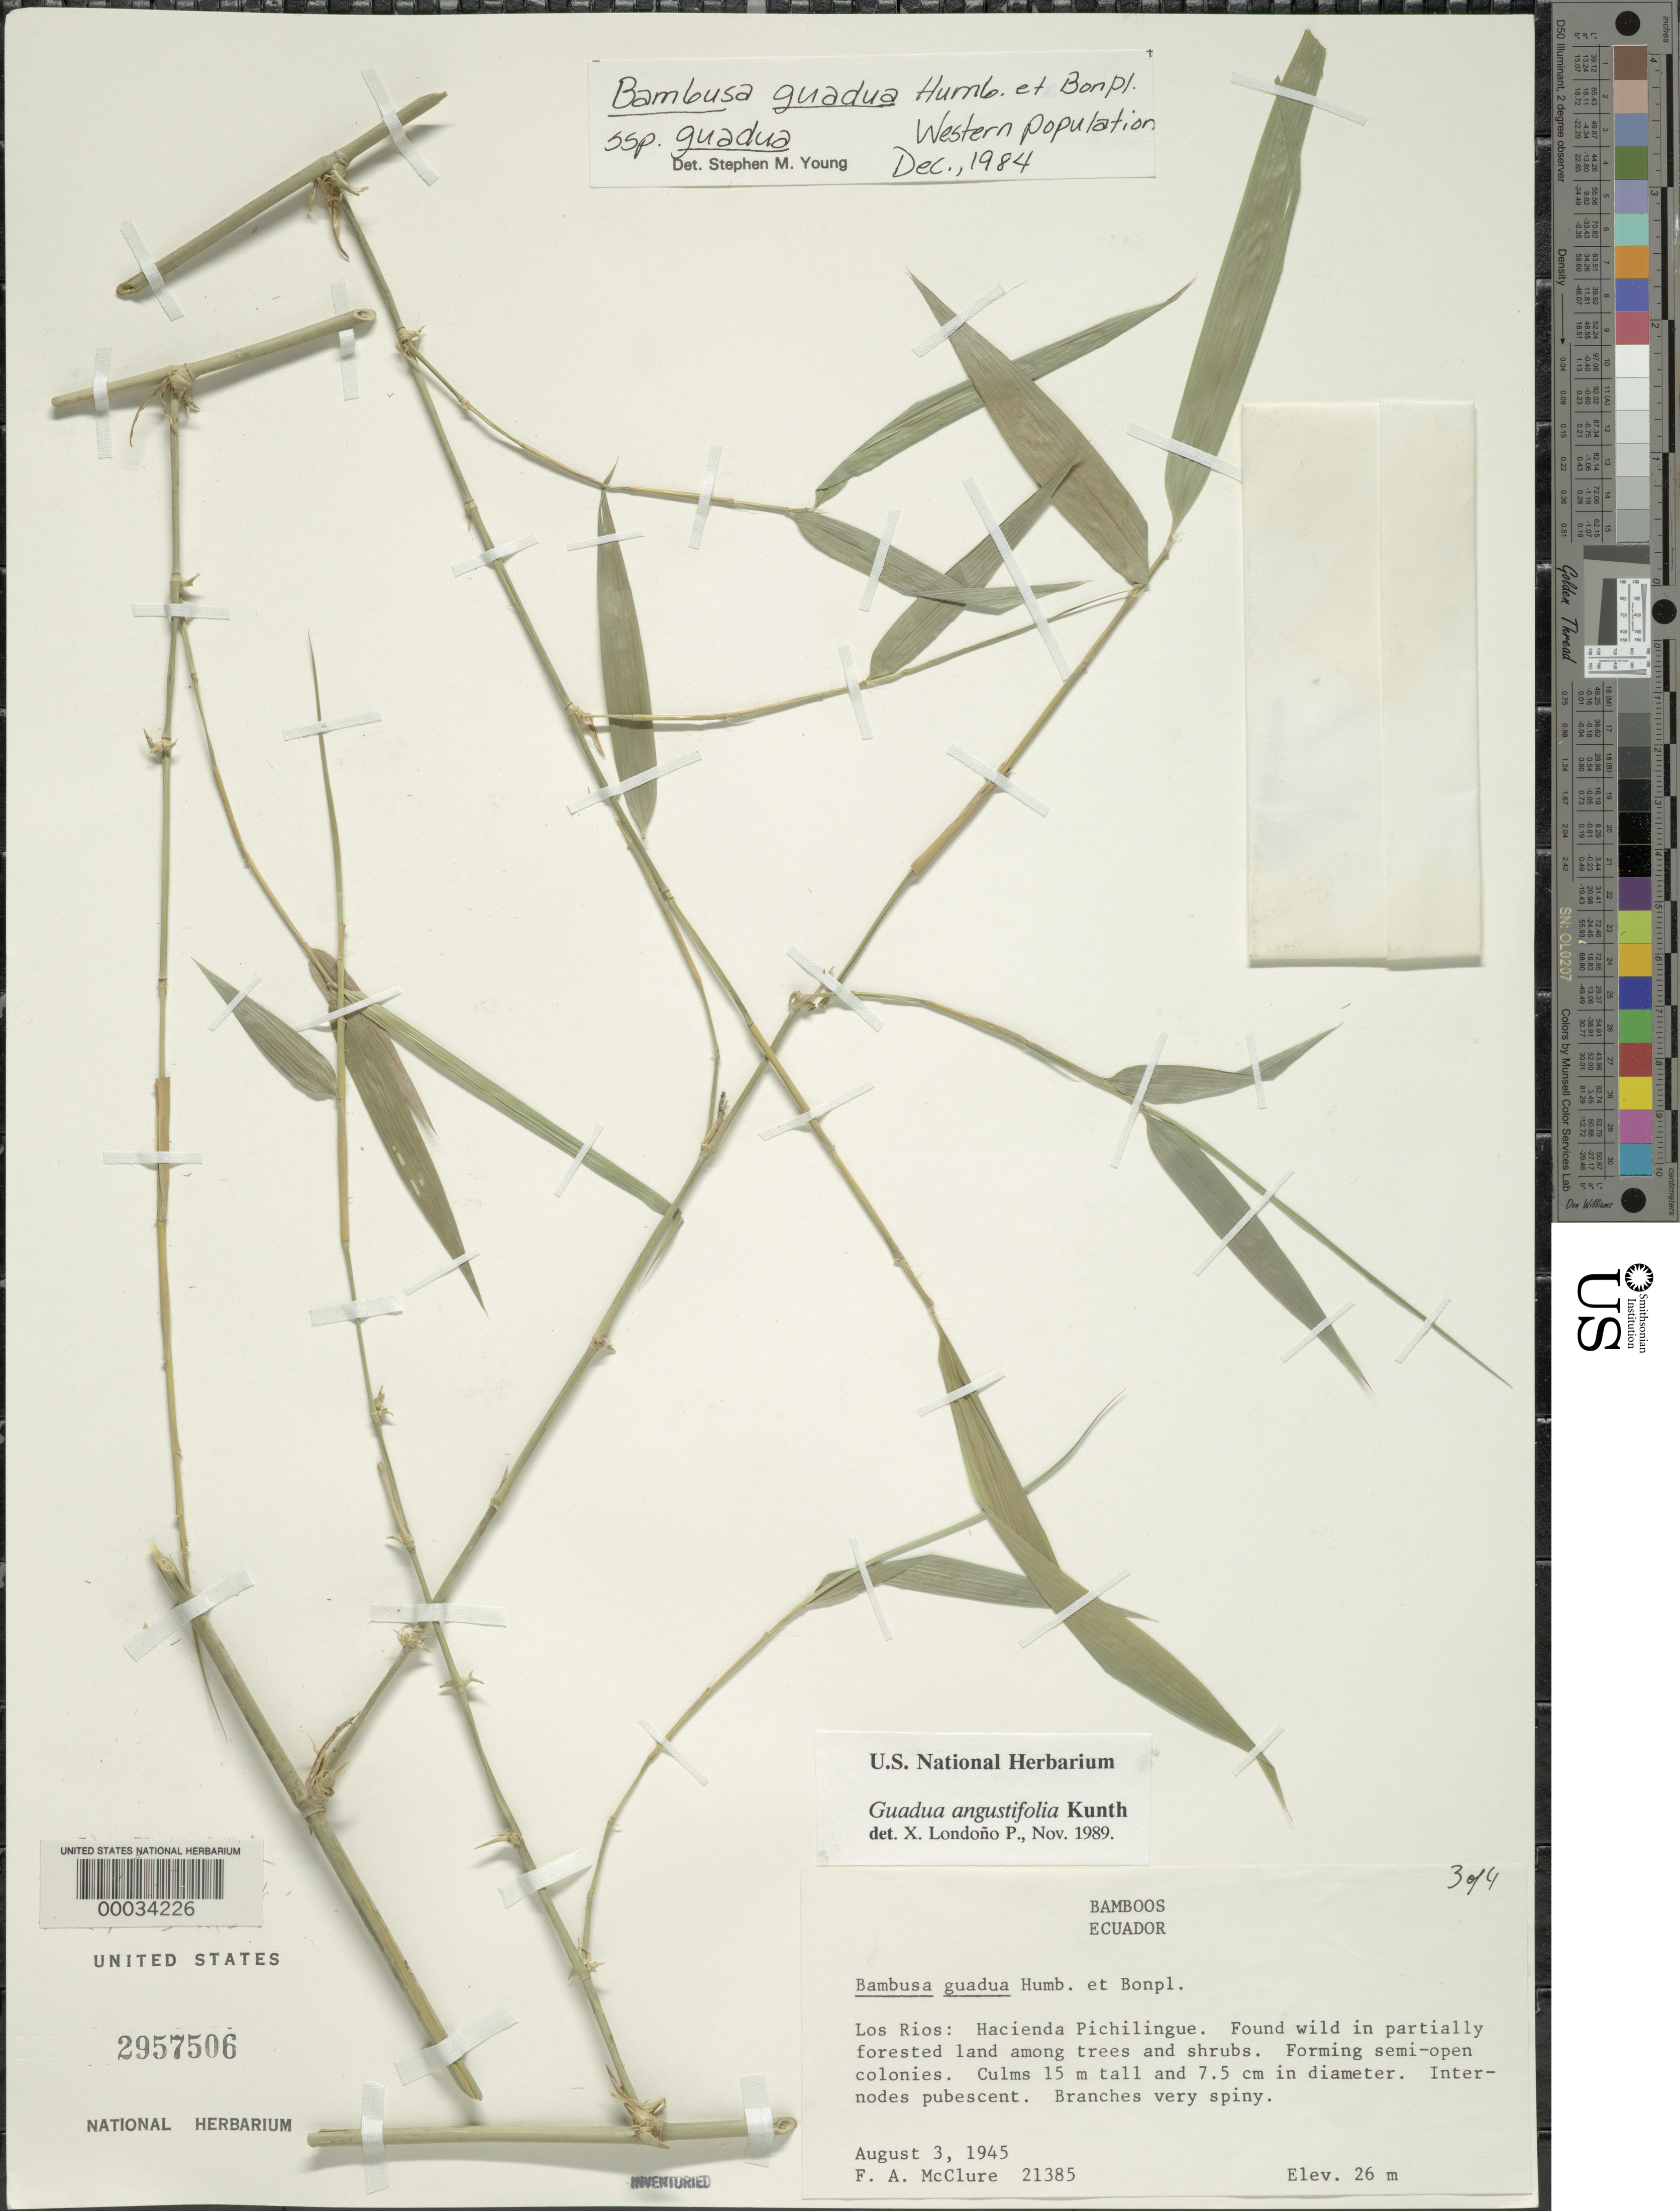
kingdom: Plantae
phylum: Tracheophyta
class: Liliopsida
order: Poales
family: Poaceae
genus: Guadua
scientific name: Guadua angustifolia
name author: Kunth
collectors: F. A. McClure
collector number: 21385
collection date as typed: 03 Aug 1945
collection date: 1945-08-03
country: Ecuador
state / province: Los Ríos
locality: Hacienda pichilingue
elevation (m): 26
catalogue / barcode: US 2957506